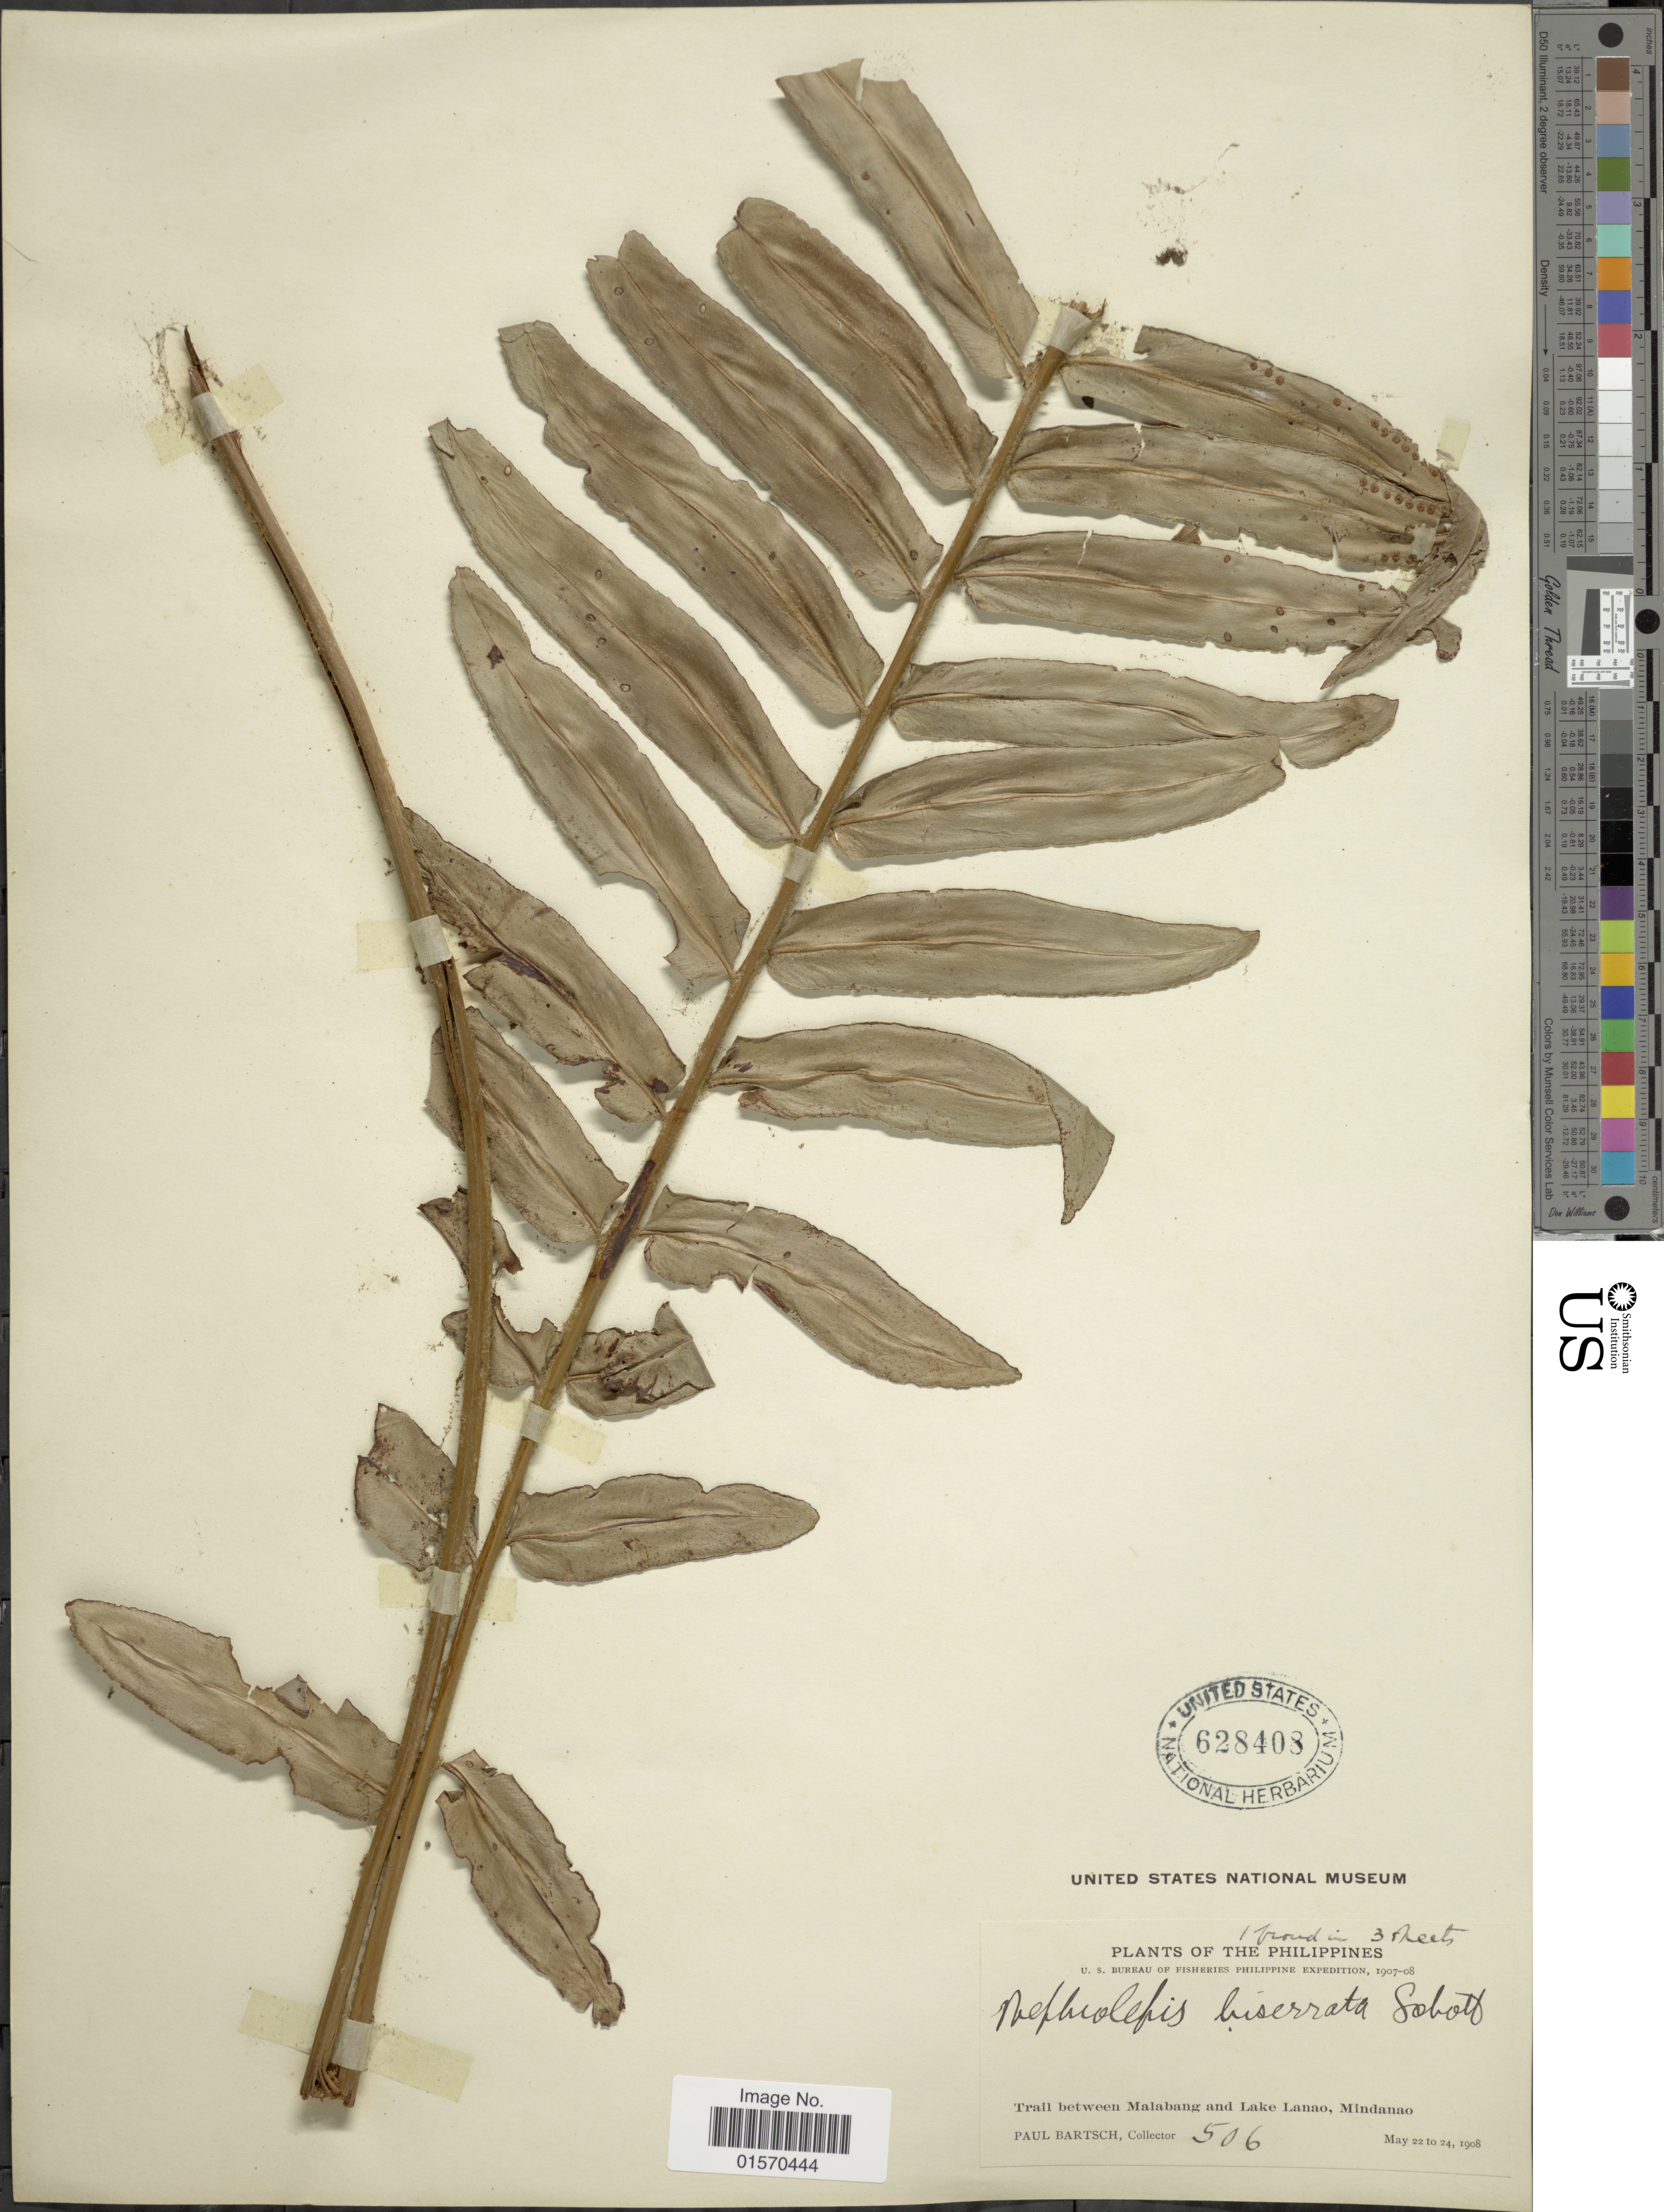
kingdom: Plantae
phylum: Tracheophyta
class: Polypodiopsida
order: Polypodiales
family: Nephrolepidaceae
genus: Nephrolepis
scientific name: Nephrolepis biserrata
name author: (Sw.) Schott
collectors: P. Bartsch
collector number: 506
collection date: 1908-04-22/1908-05-24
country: Philippines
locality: Trail between Malabang and Lake Lanao, Mindanao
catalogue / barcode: US 628408